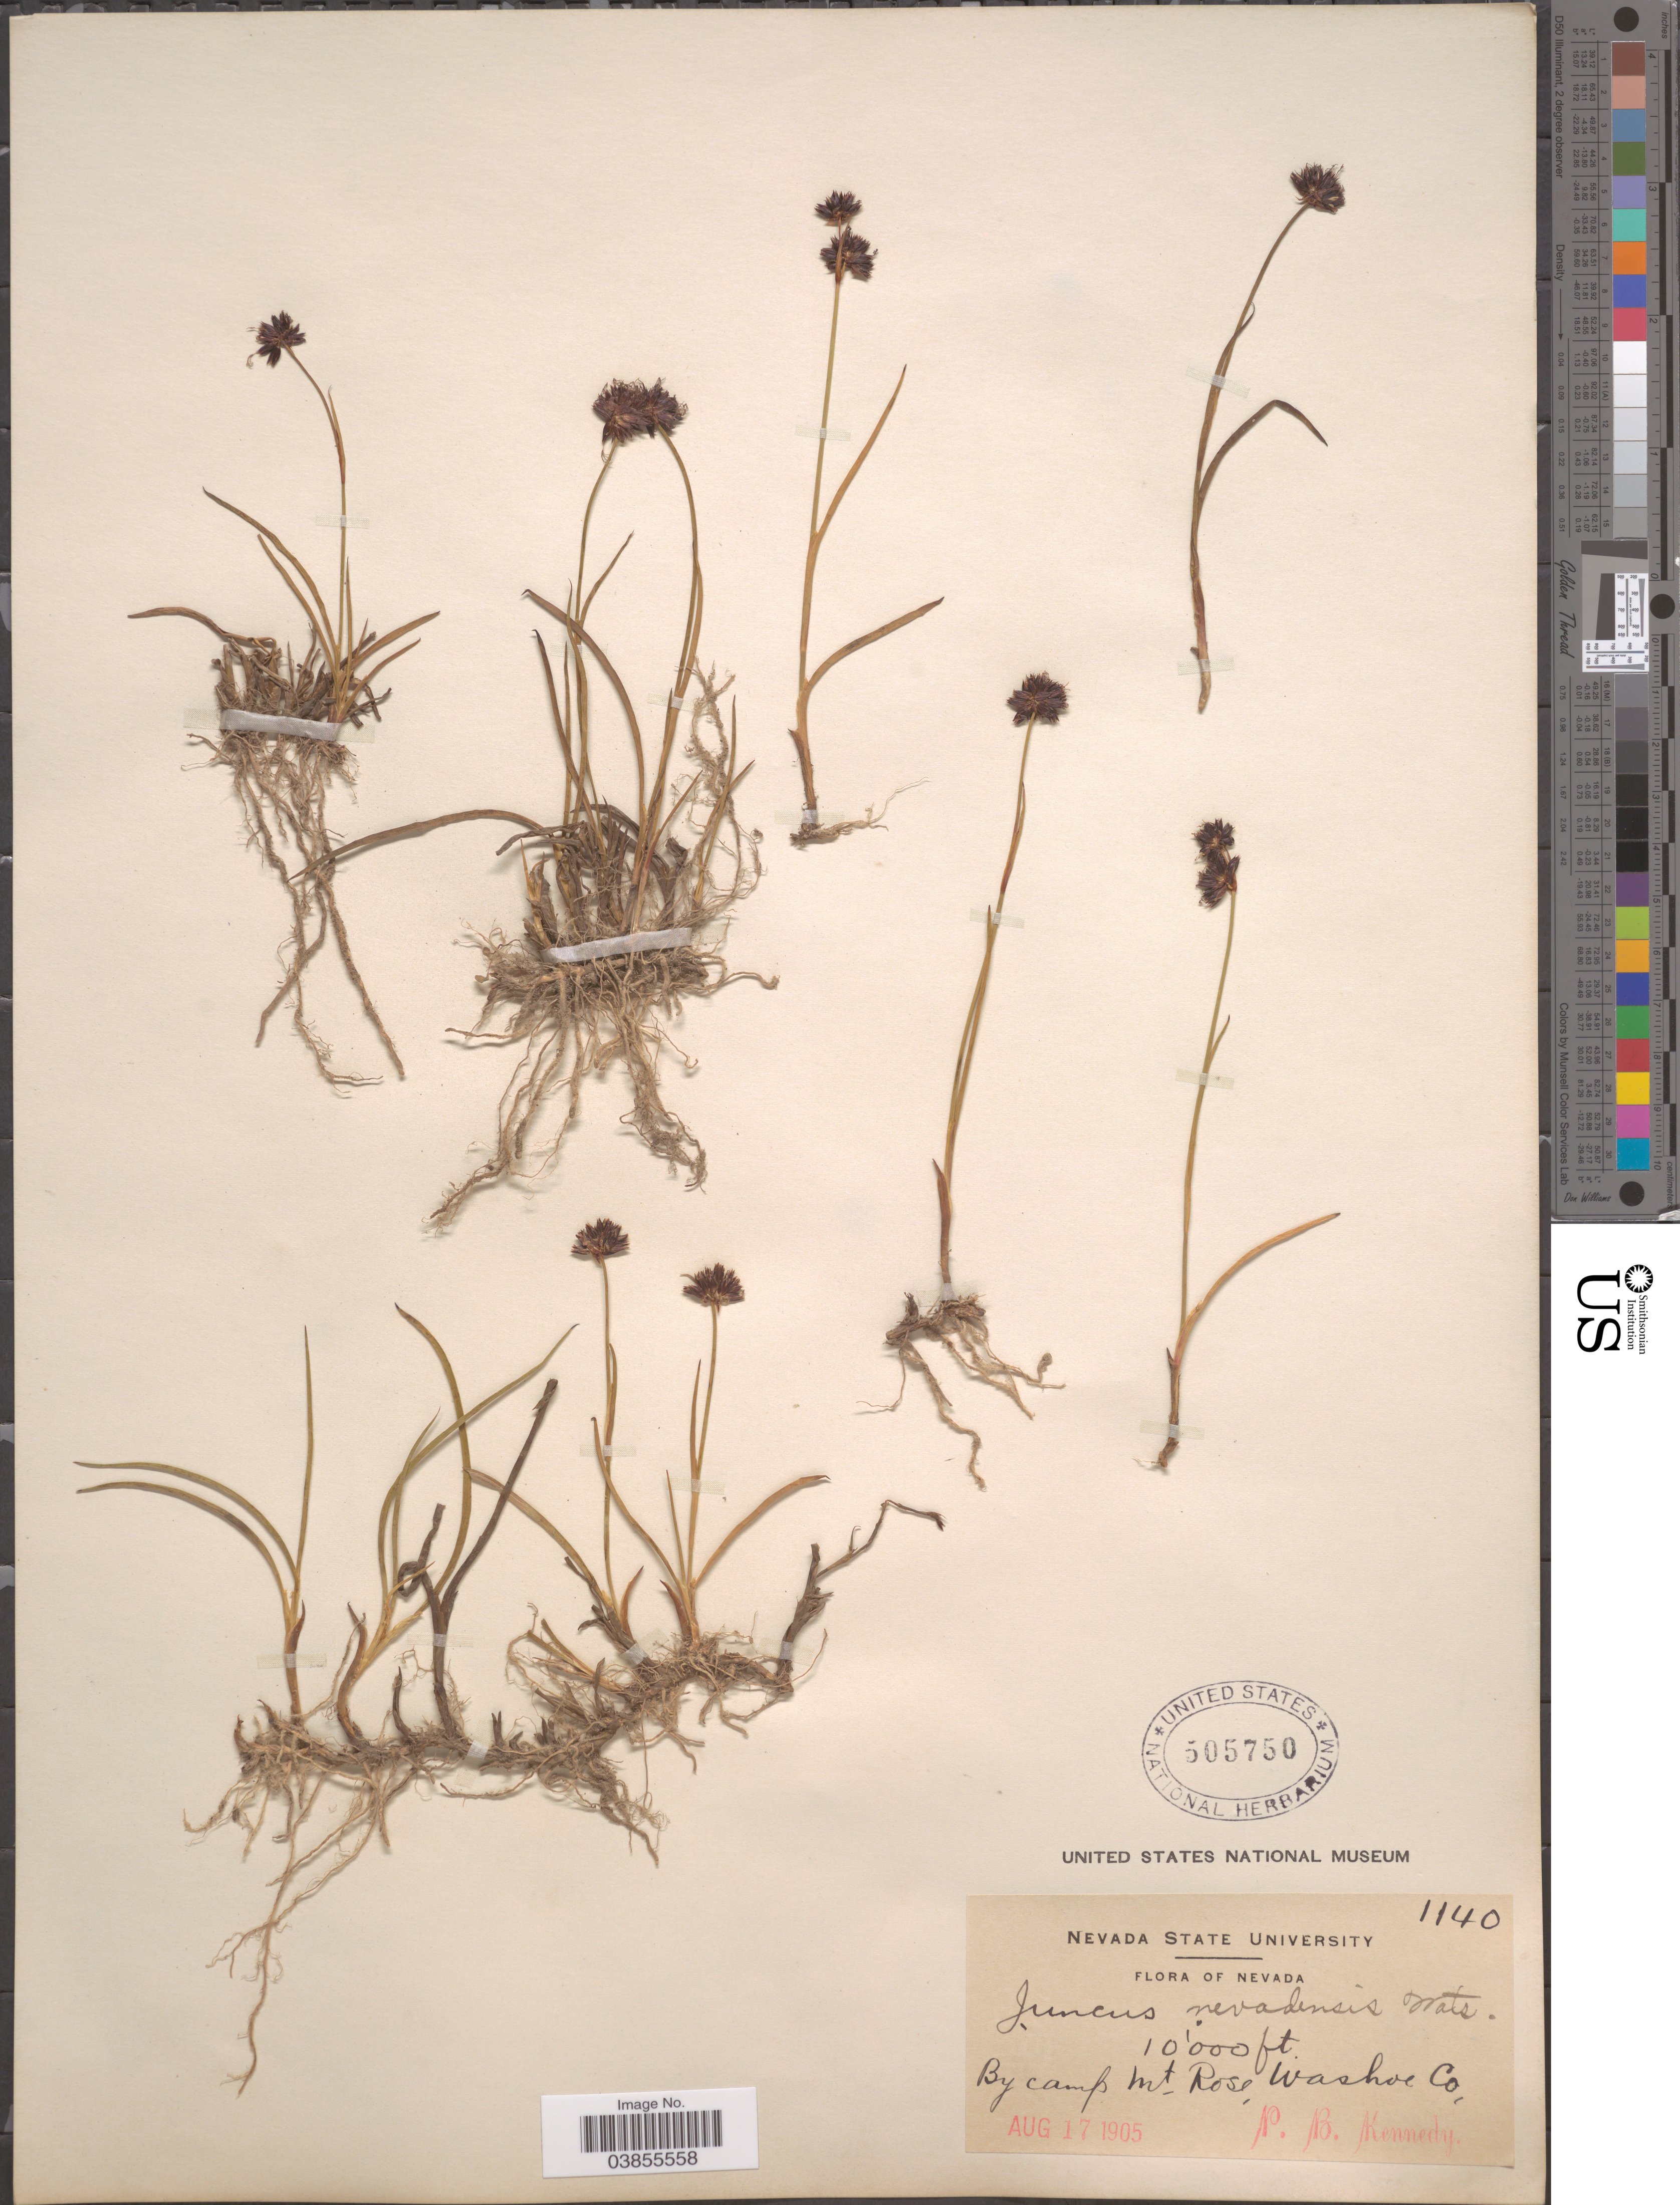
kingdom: Plantae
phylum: Tracheophyta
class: Liliopsida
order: Poales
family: Juncaceae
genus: Juncus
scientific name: Juncus nevadensis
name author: S. Watson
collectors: P. B. Kennedy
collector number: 1140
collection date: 1905-08-17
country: United States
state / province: Nevada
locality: By camp Mt. Rose, Washoe Co.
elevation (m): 3048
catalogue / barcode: US 505750